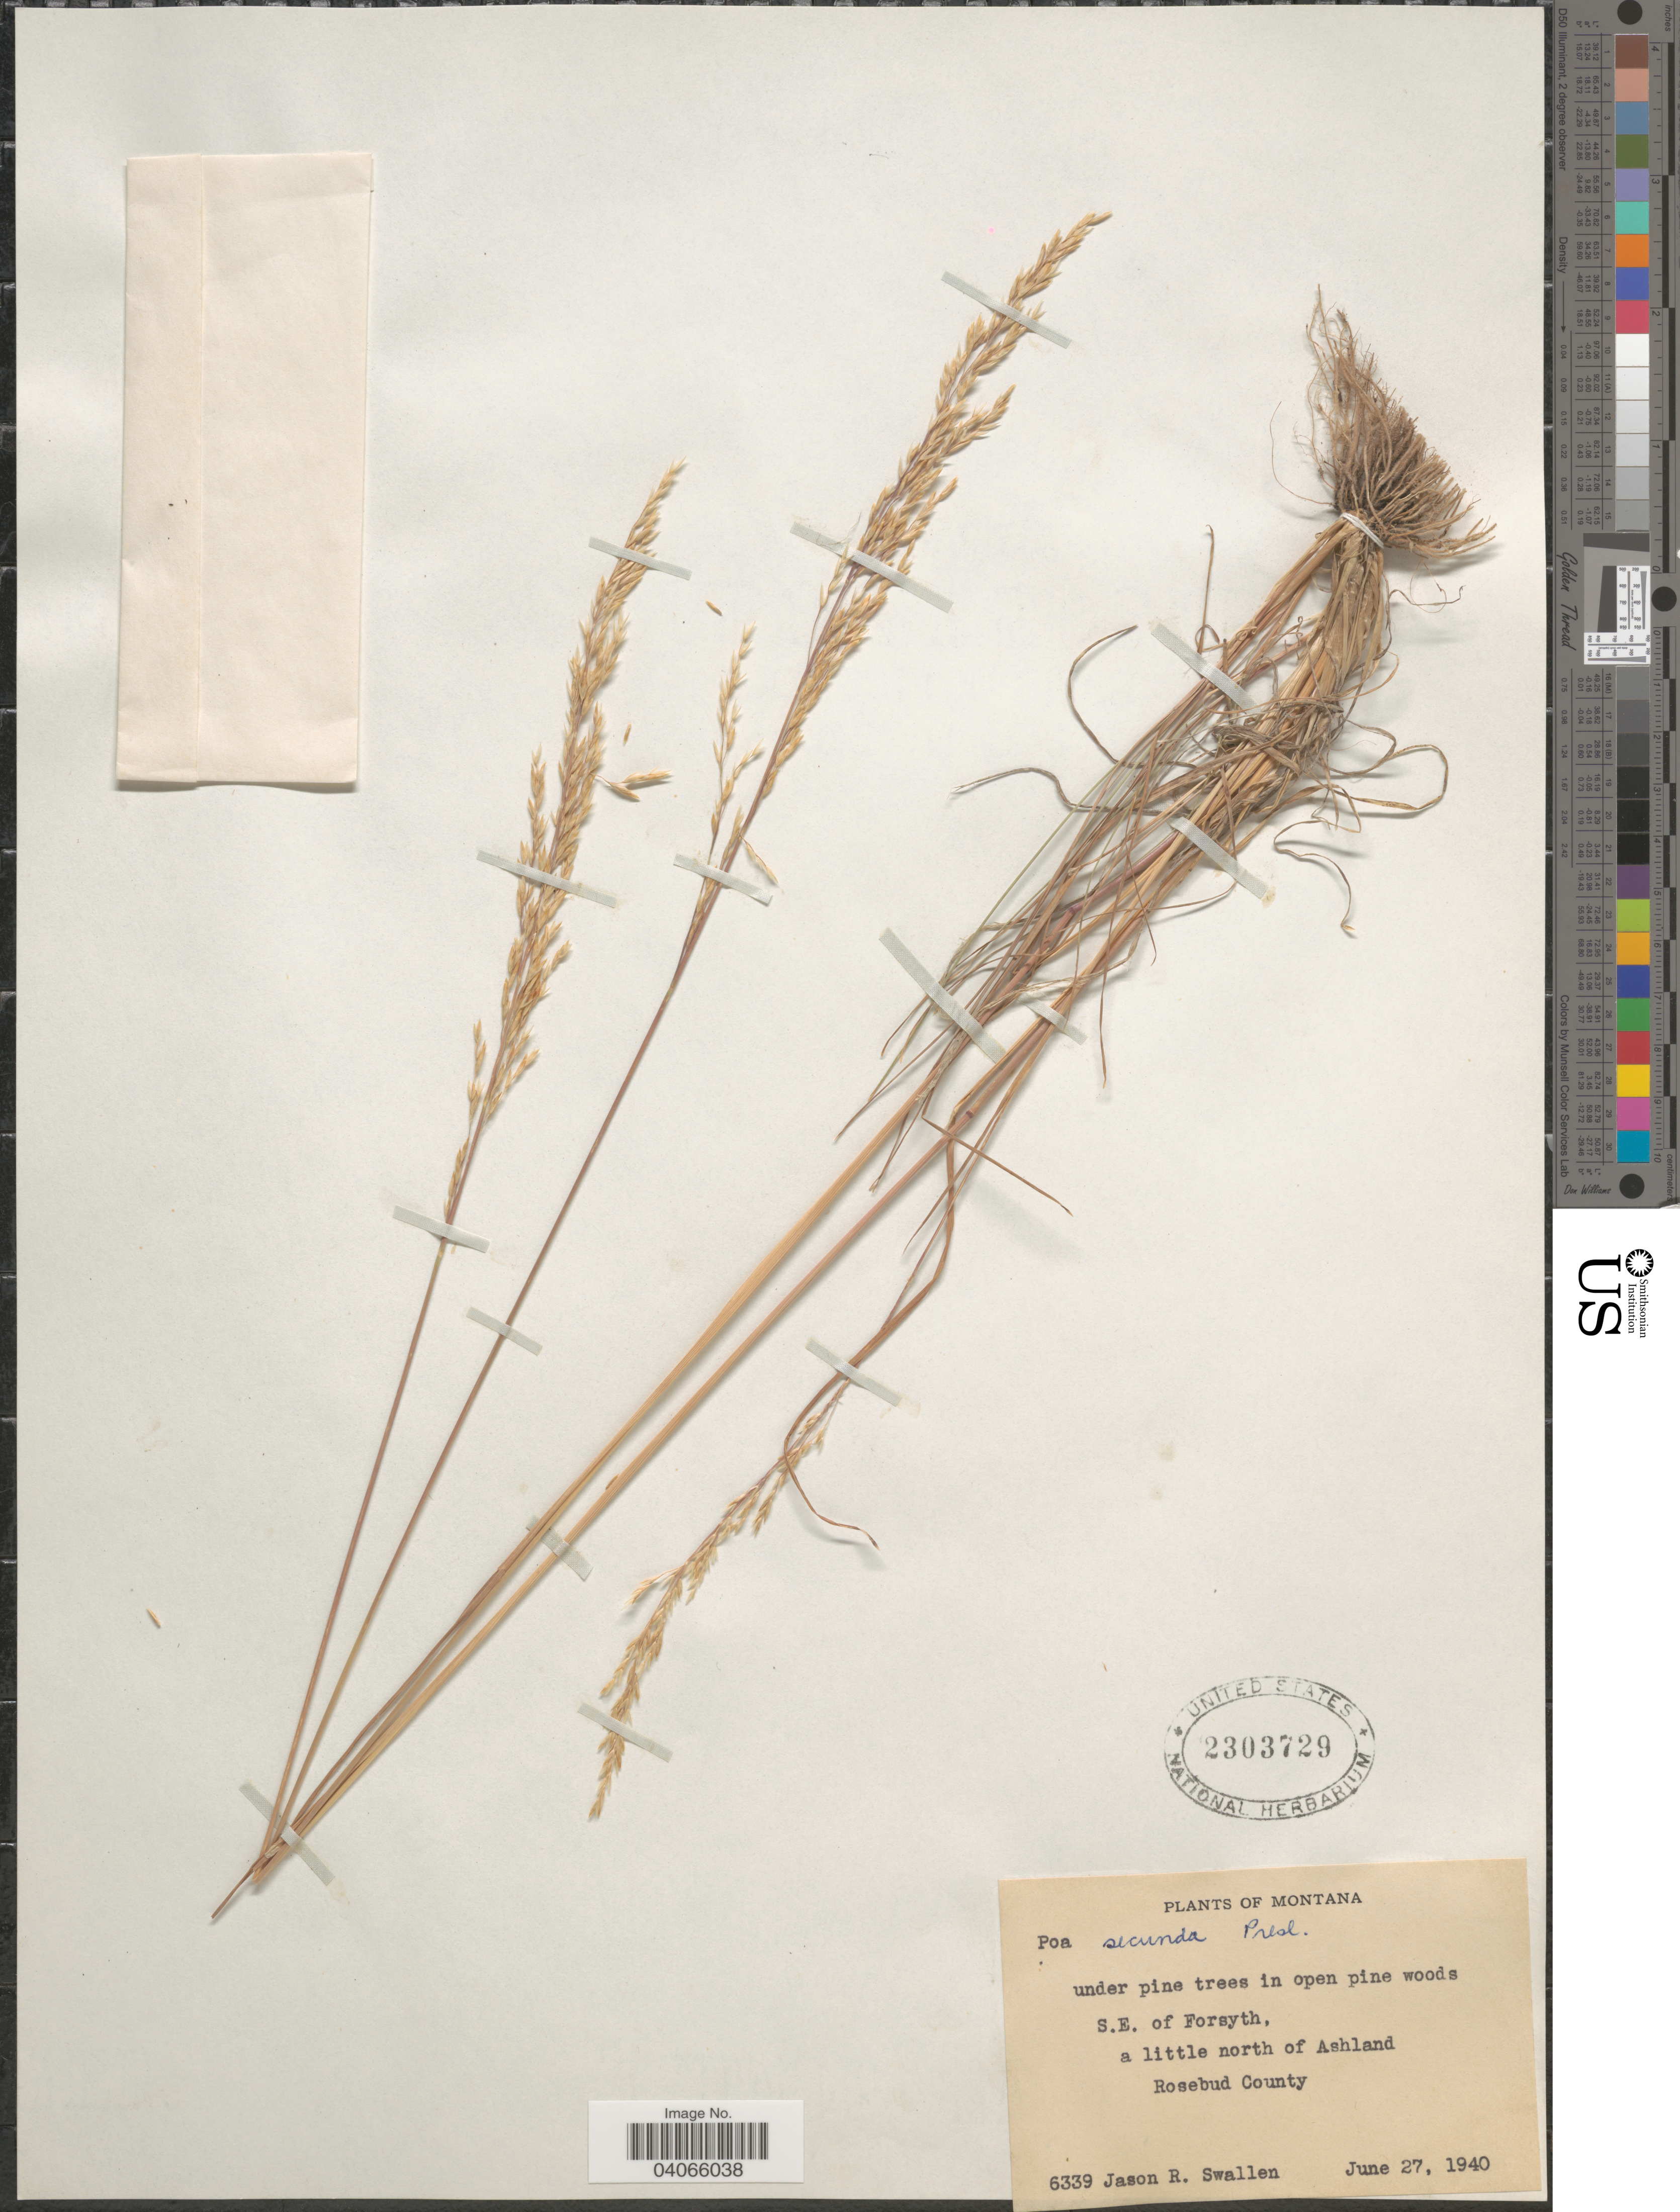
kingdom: Plantae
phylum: Tracheophyta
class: Liliopsida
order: Poales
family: Poaceae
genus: Poa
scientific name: Poa secunda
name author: J. Presl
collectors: J. R. Swallen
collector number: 6339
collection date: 1940-06-27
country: United States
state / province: Montana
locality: S.E. of Forsyth, a little north of Ashland. Rosebud County.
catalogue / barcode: US 2303729